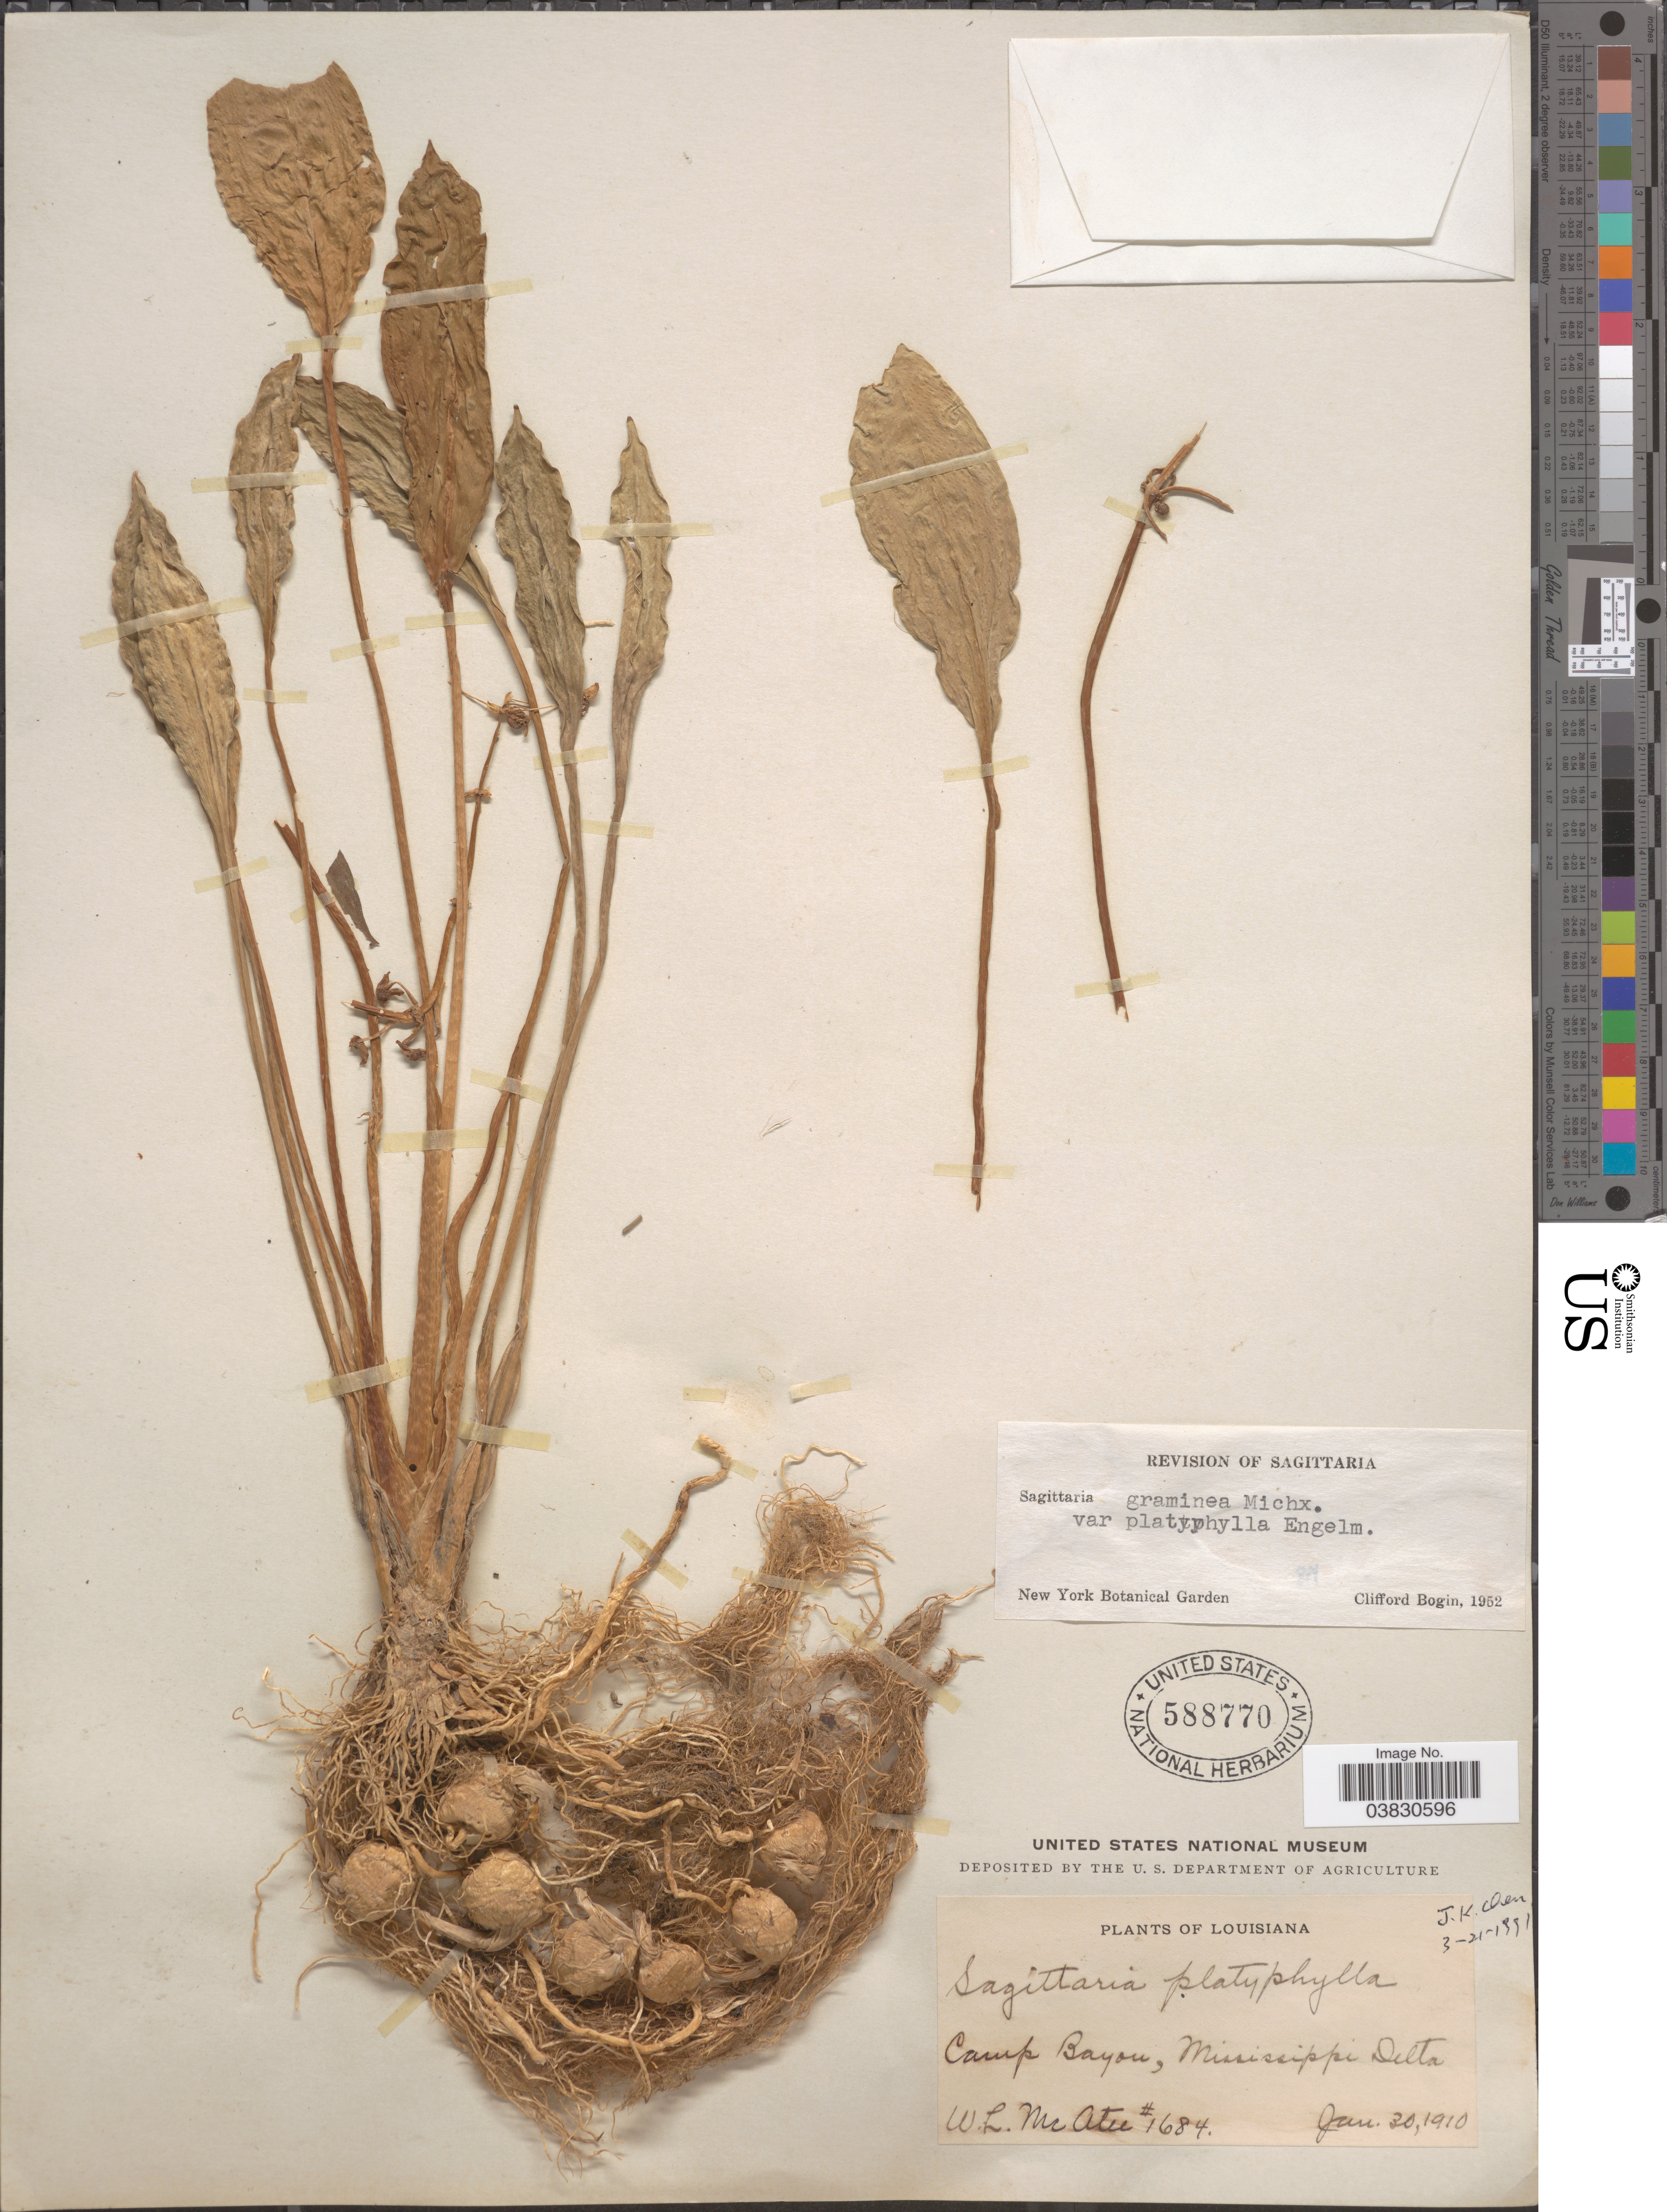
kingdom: Plantae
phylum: Tracheophyta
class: Liliopsida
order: Alismatales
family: Alismataceae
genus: Sagittaria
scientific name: Sagittaria platyphylla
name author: (Englem.) J.G. Sm.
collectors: W. McAtee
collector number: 1684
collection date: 1910-01-30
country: United States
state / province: Louisiana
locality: Camp Bayou, Mississippi Delta.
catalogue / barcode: US 588770